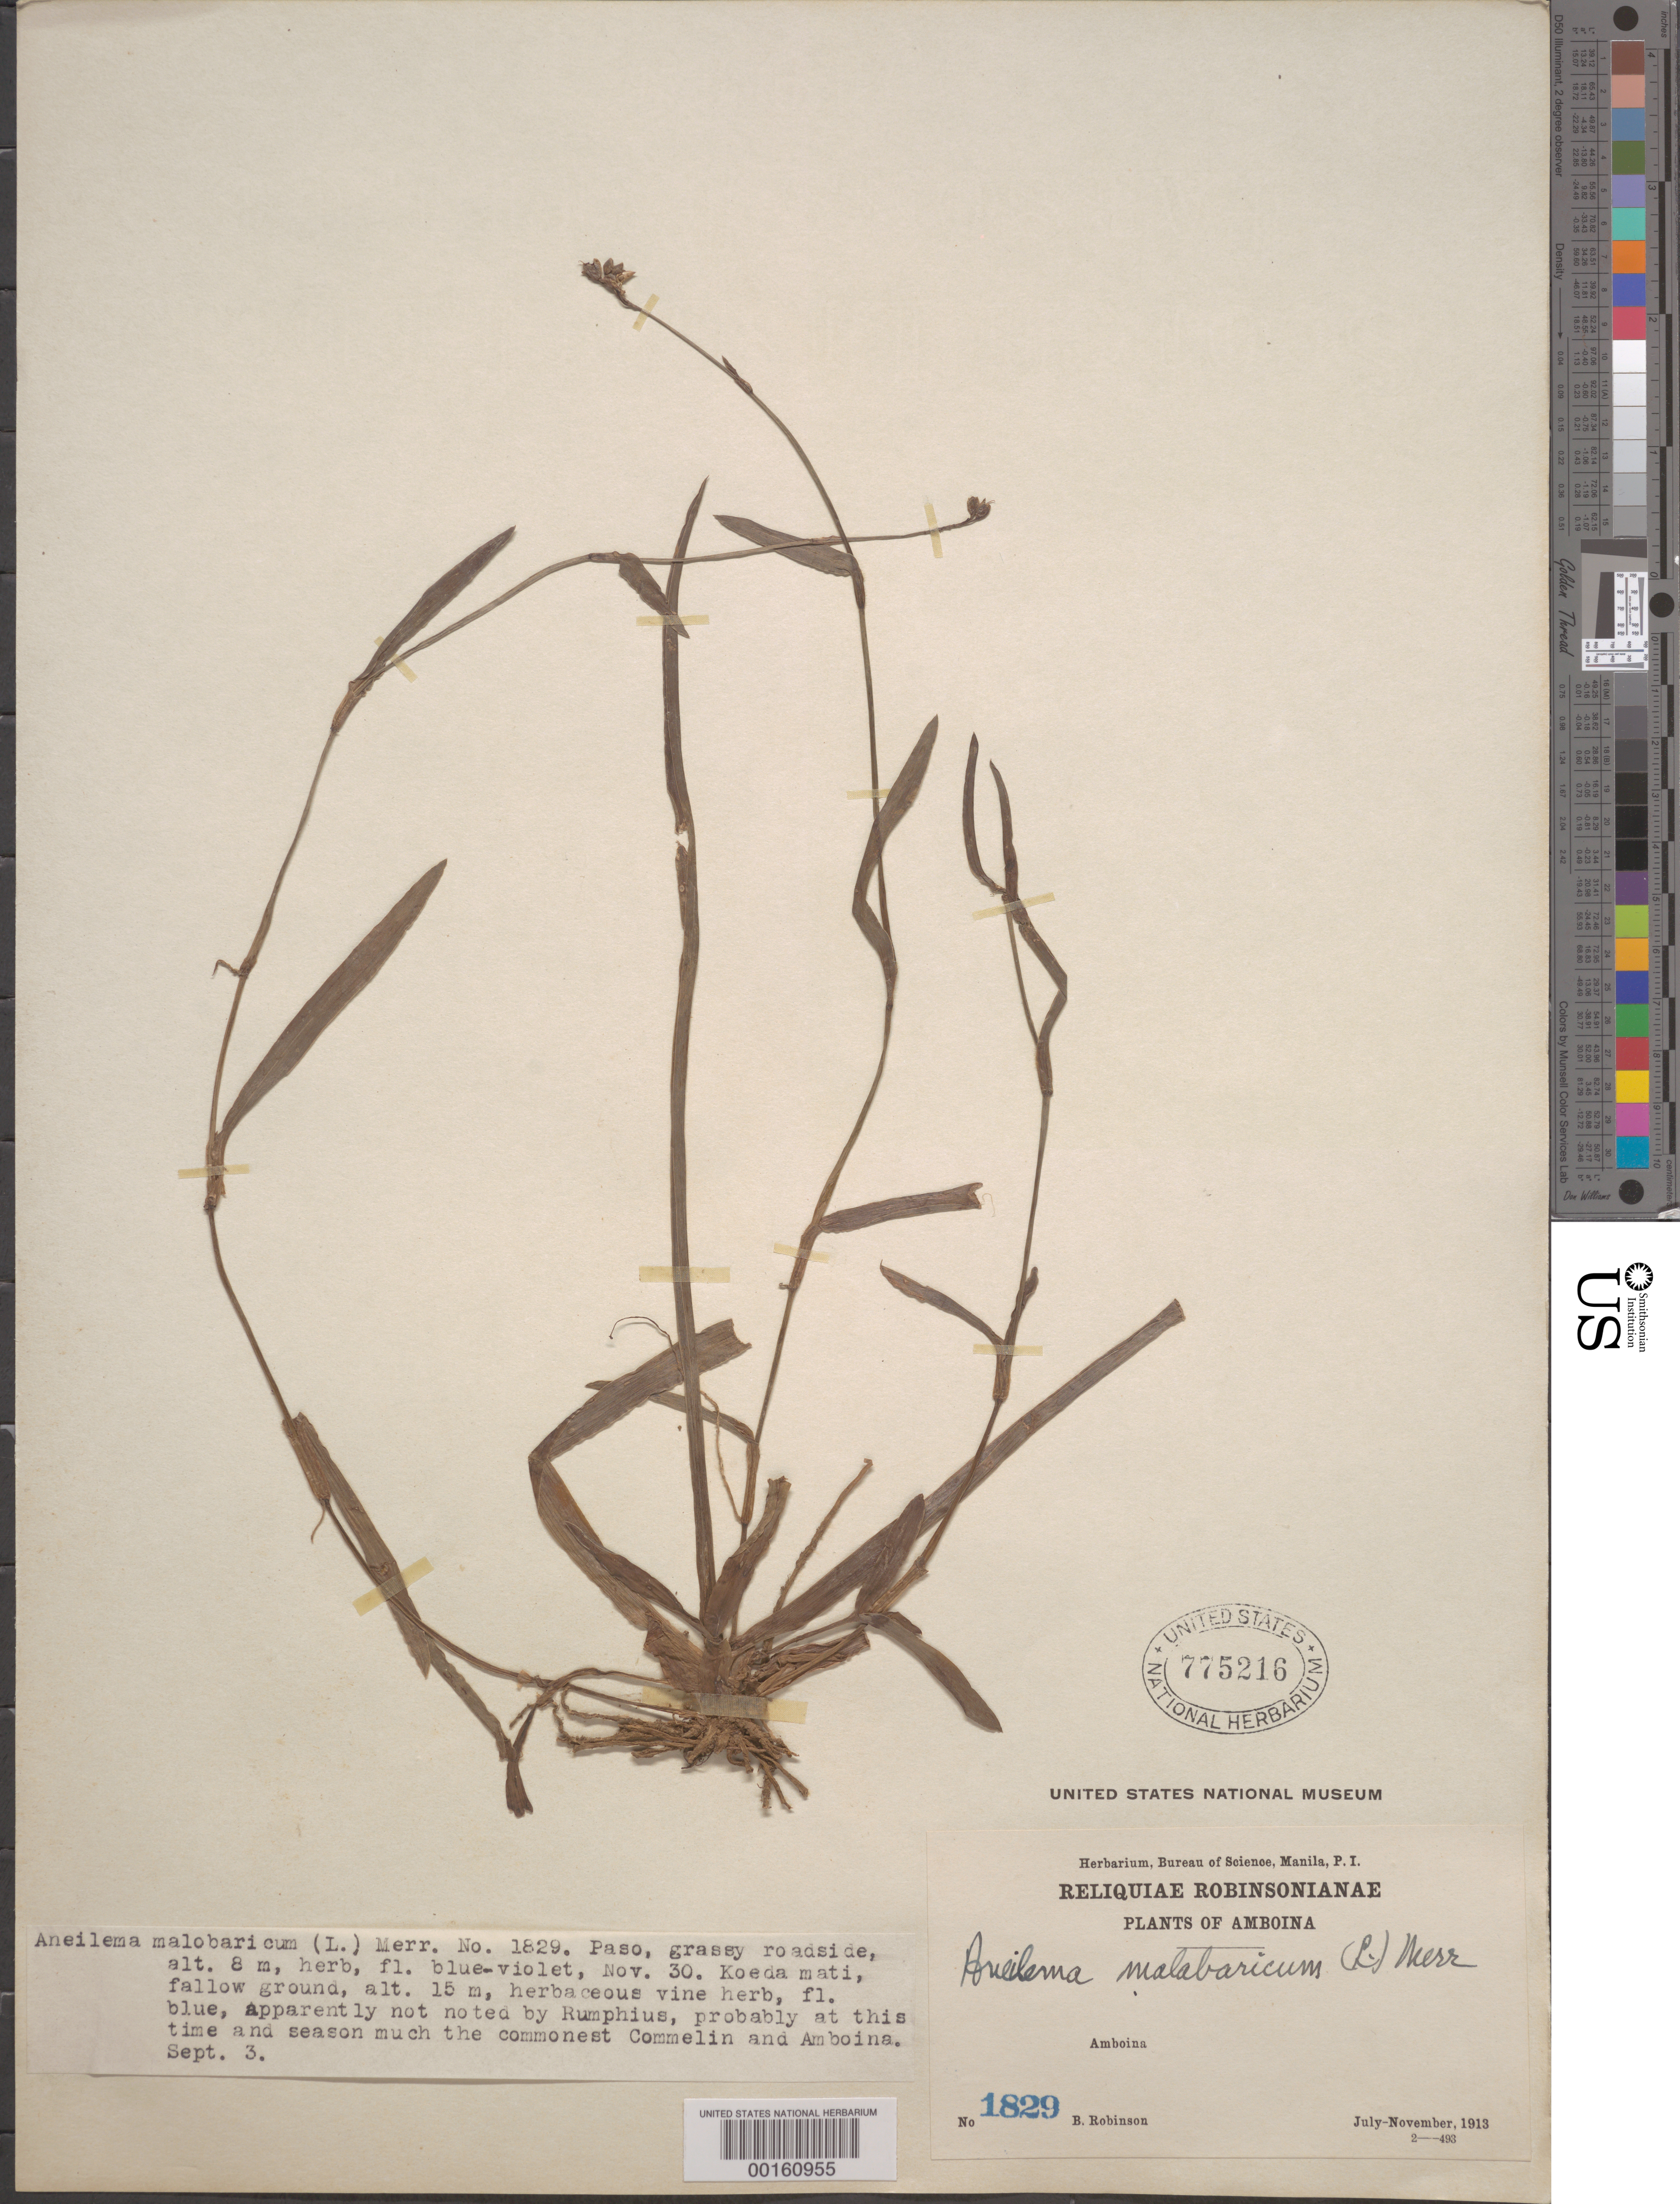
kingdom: Plantae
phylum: Tracheophyta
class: Liliopsida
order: Commelinales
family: Commelinaceae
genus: Murdannia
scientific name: Murdannia nudiflora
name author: (L.) Brenan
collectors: B. L. Robinson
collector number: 1829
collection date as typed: Nov 1913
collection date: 1913-11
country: Indonesia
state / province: Maluku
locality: Koeda mati [Moluccas]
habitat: Grassy roadside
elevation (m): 8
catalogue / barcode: US 775216